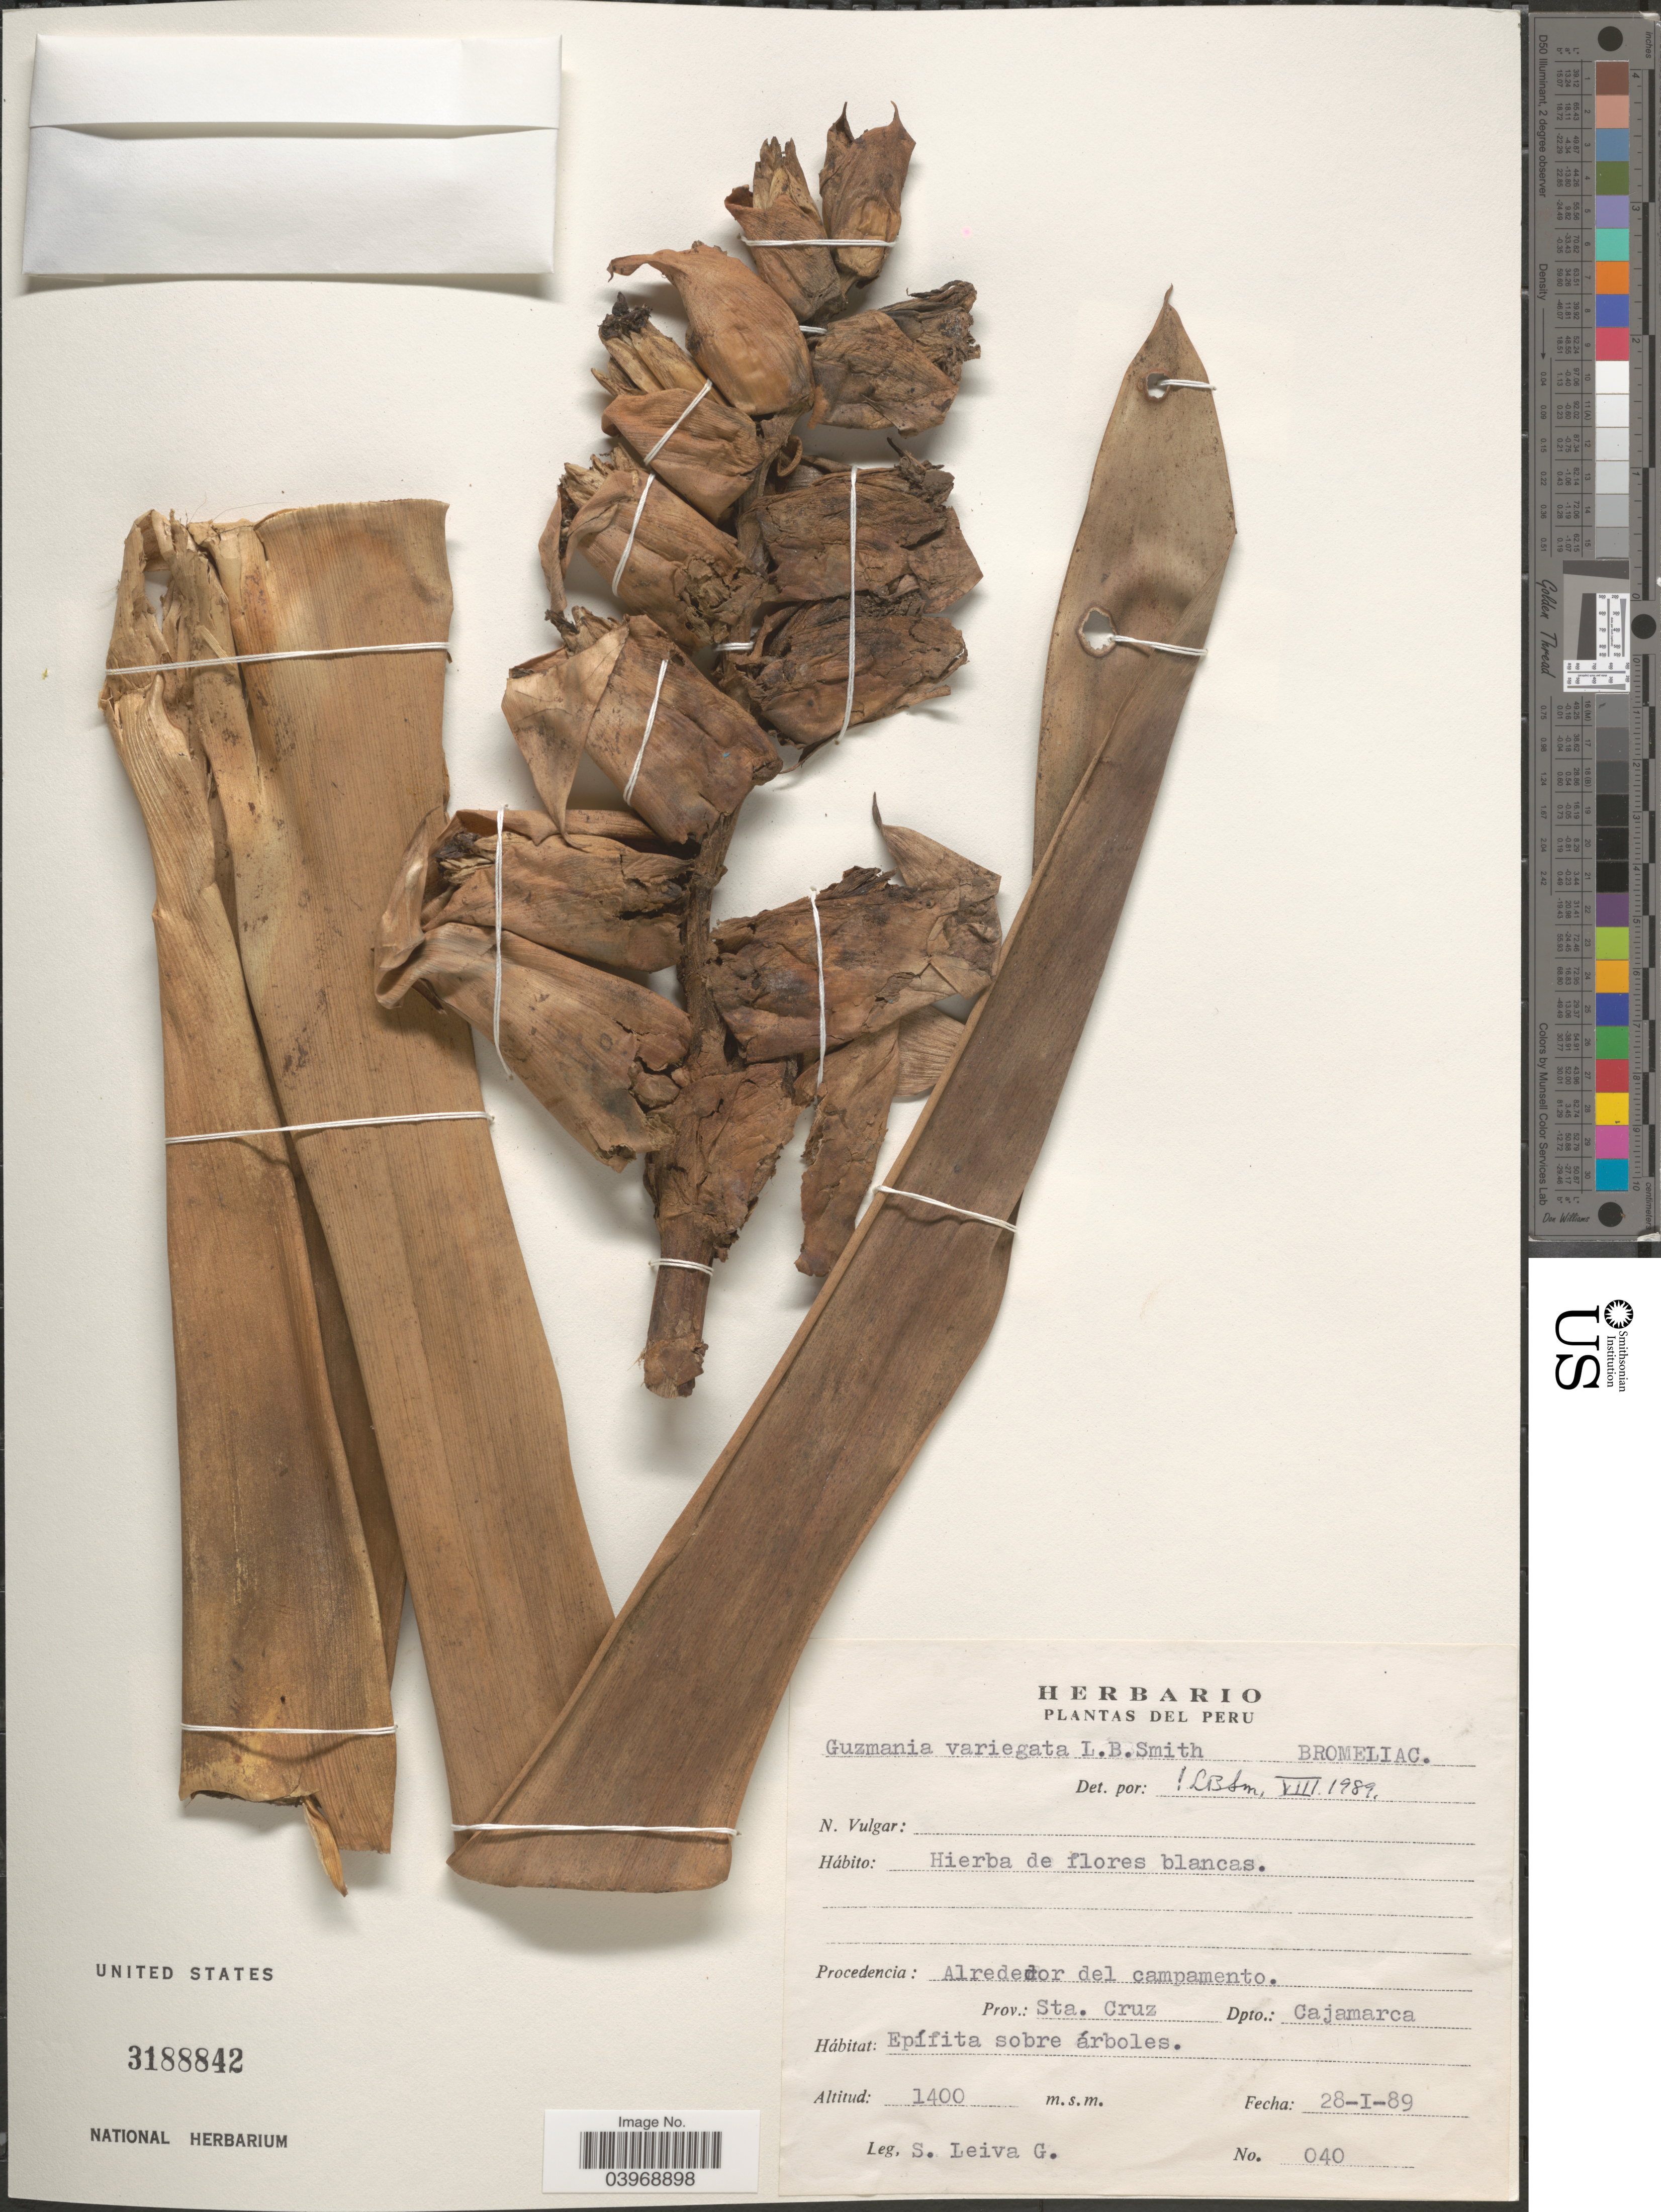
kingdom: Plantae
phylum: Tracheophyta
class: Liliopsida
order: Poales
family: Bromeliaceae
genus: Guzmania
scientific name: Guzmania variegata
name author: L.B. Sm.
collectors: S. Leiva G.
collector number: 040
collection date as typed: Transcribed d/m/y: 28/1/89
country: Peru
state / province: Cajamarca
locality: Alrededor del campamento. Prov.: Sta. Cruz Dpto.: Cajamarca.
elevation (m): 1400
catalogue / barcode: US 3188842